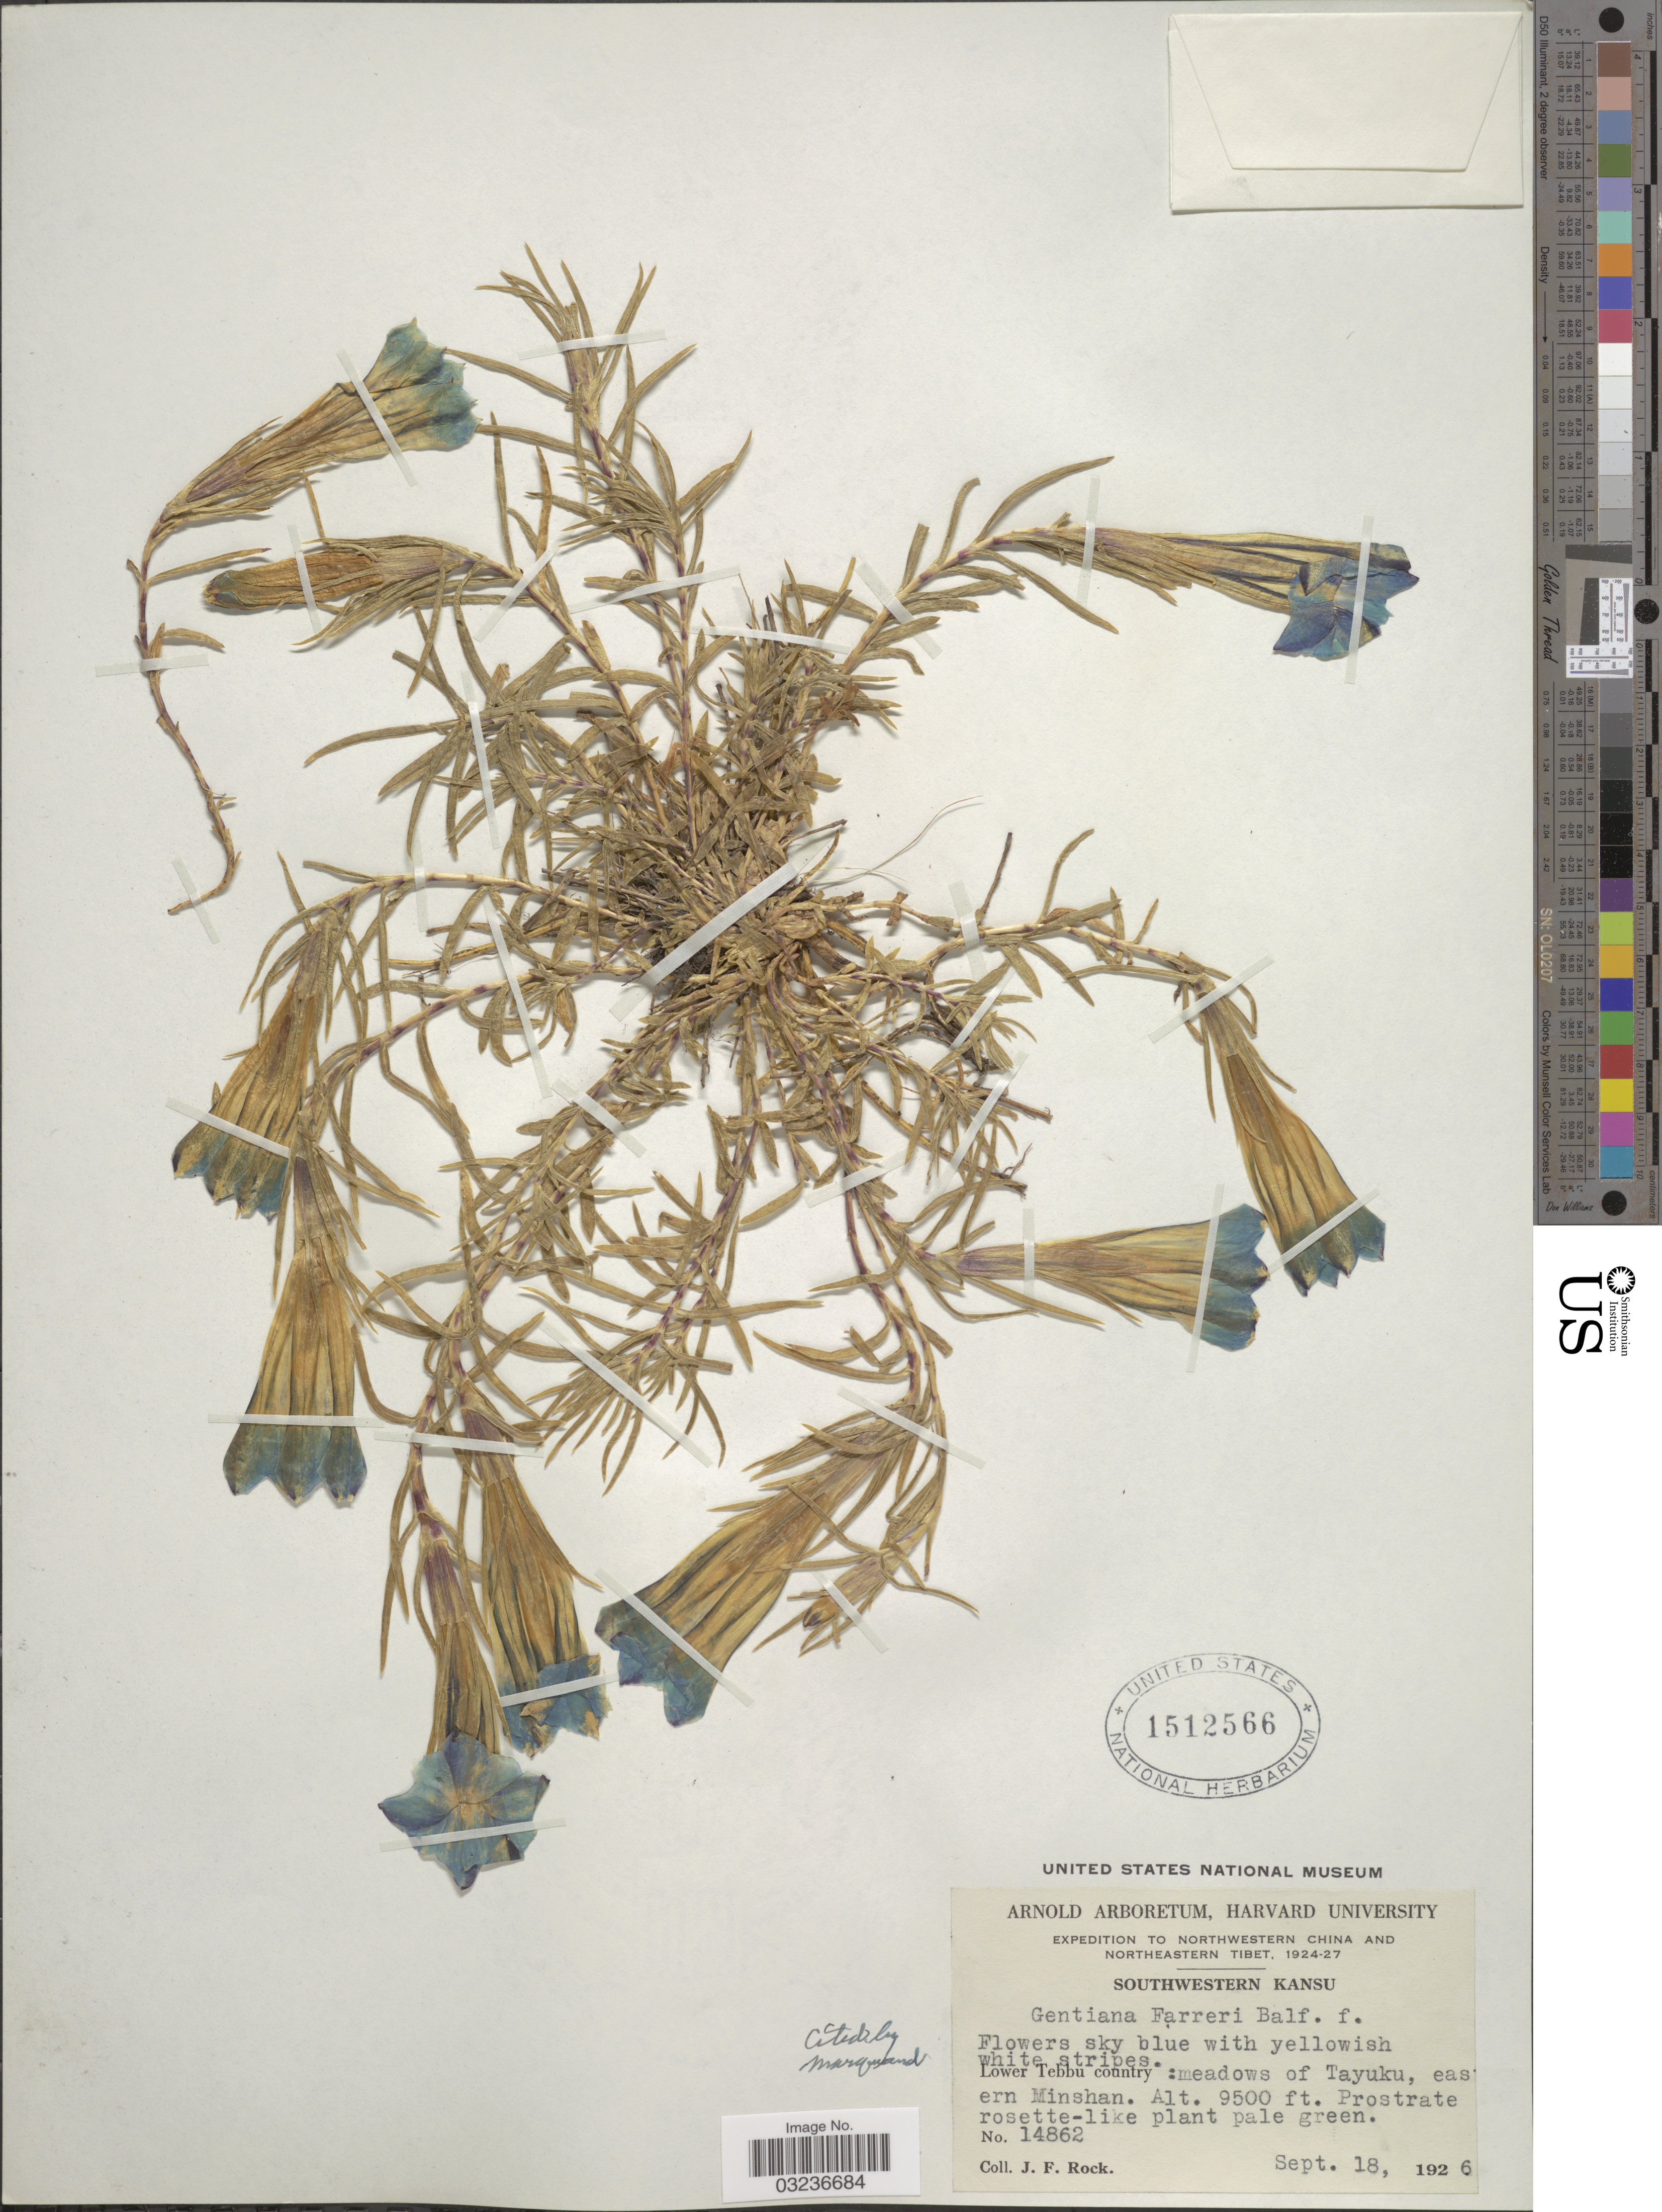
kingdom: Plantae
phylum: Tracheophyta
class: Magnoliopsida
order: Gentianales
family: Gentianaceae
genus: Gentiana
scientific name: Gentiana farreri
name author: Balf. f.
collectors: J. Rock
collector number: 14862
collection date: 1926-09-18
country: China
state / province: Gansu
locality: Northwestern China and Northeastern Tibet, Southwestern Kansu, Lower Tebbu country: meadows of Tayuku, eastern Minshan.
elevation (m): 2896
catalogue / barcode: US 1512566